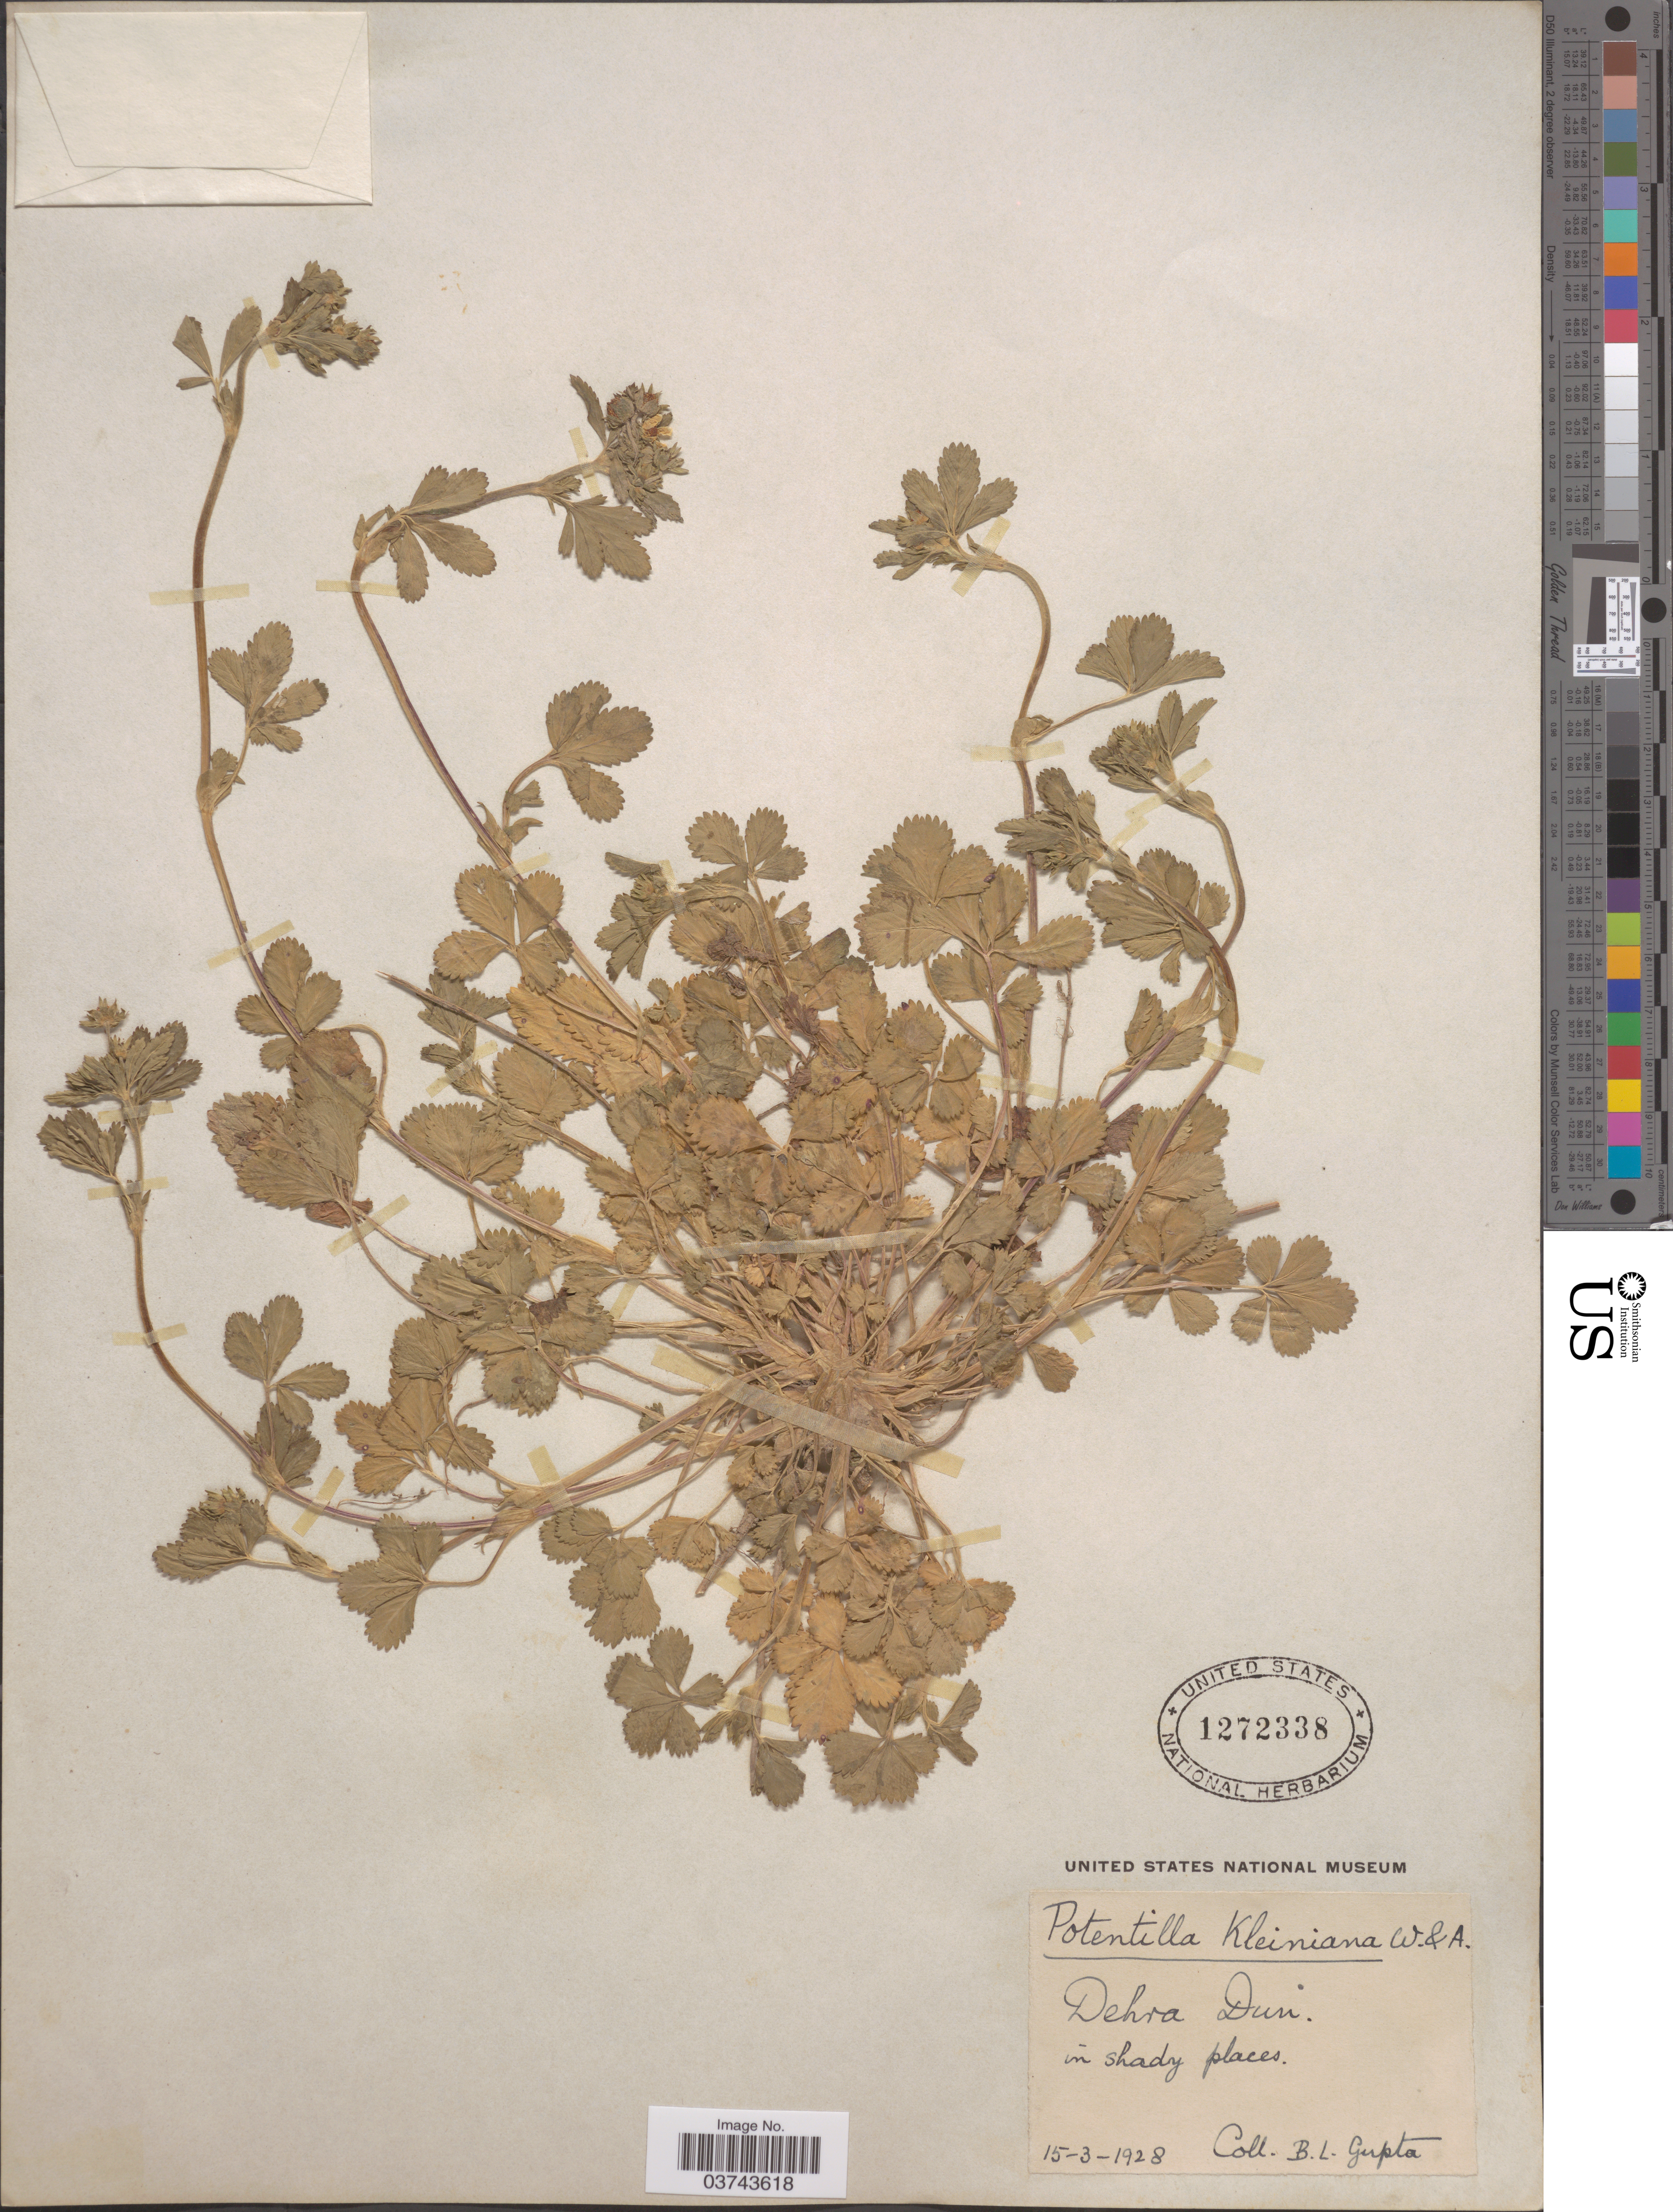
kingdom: Plantae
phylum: Tracheophyta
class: Magnoliopsida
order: Rosales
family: Rosaceae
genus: Potentilla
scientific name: Potentilla kleiniana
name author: Wight & Arn.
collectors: B. L. Gupta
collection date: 1928-03-15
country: India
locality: Dehra Dun.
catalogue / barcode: US 1272338